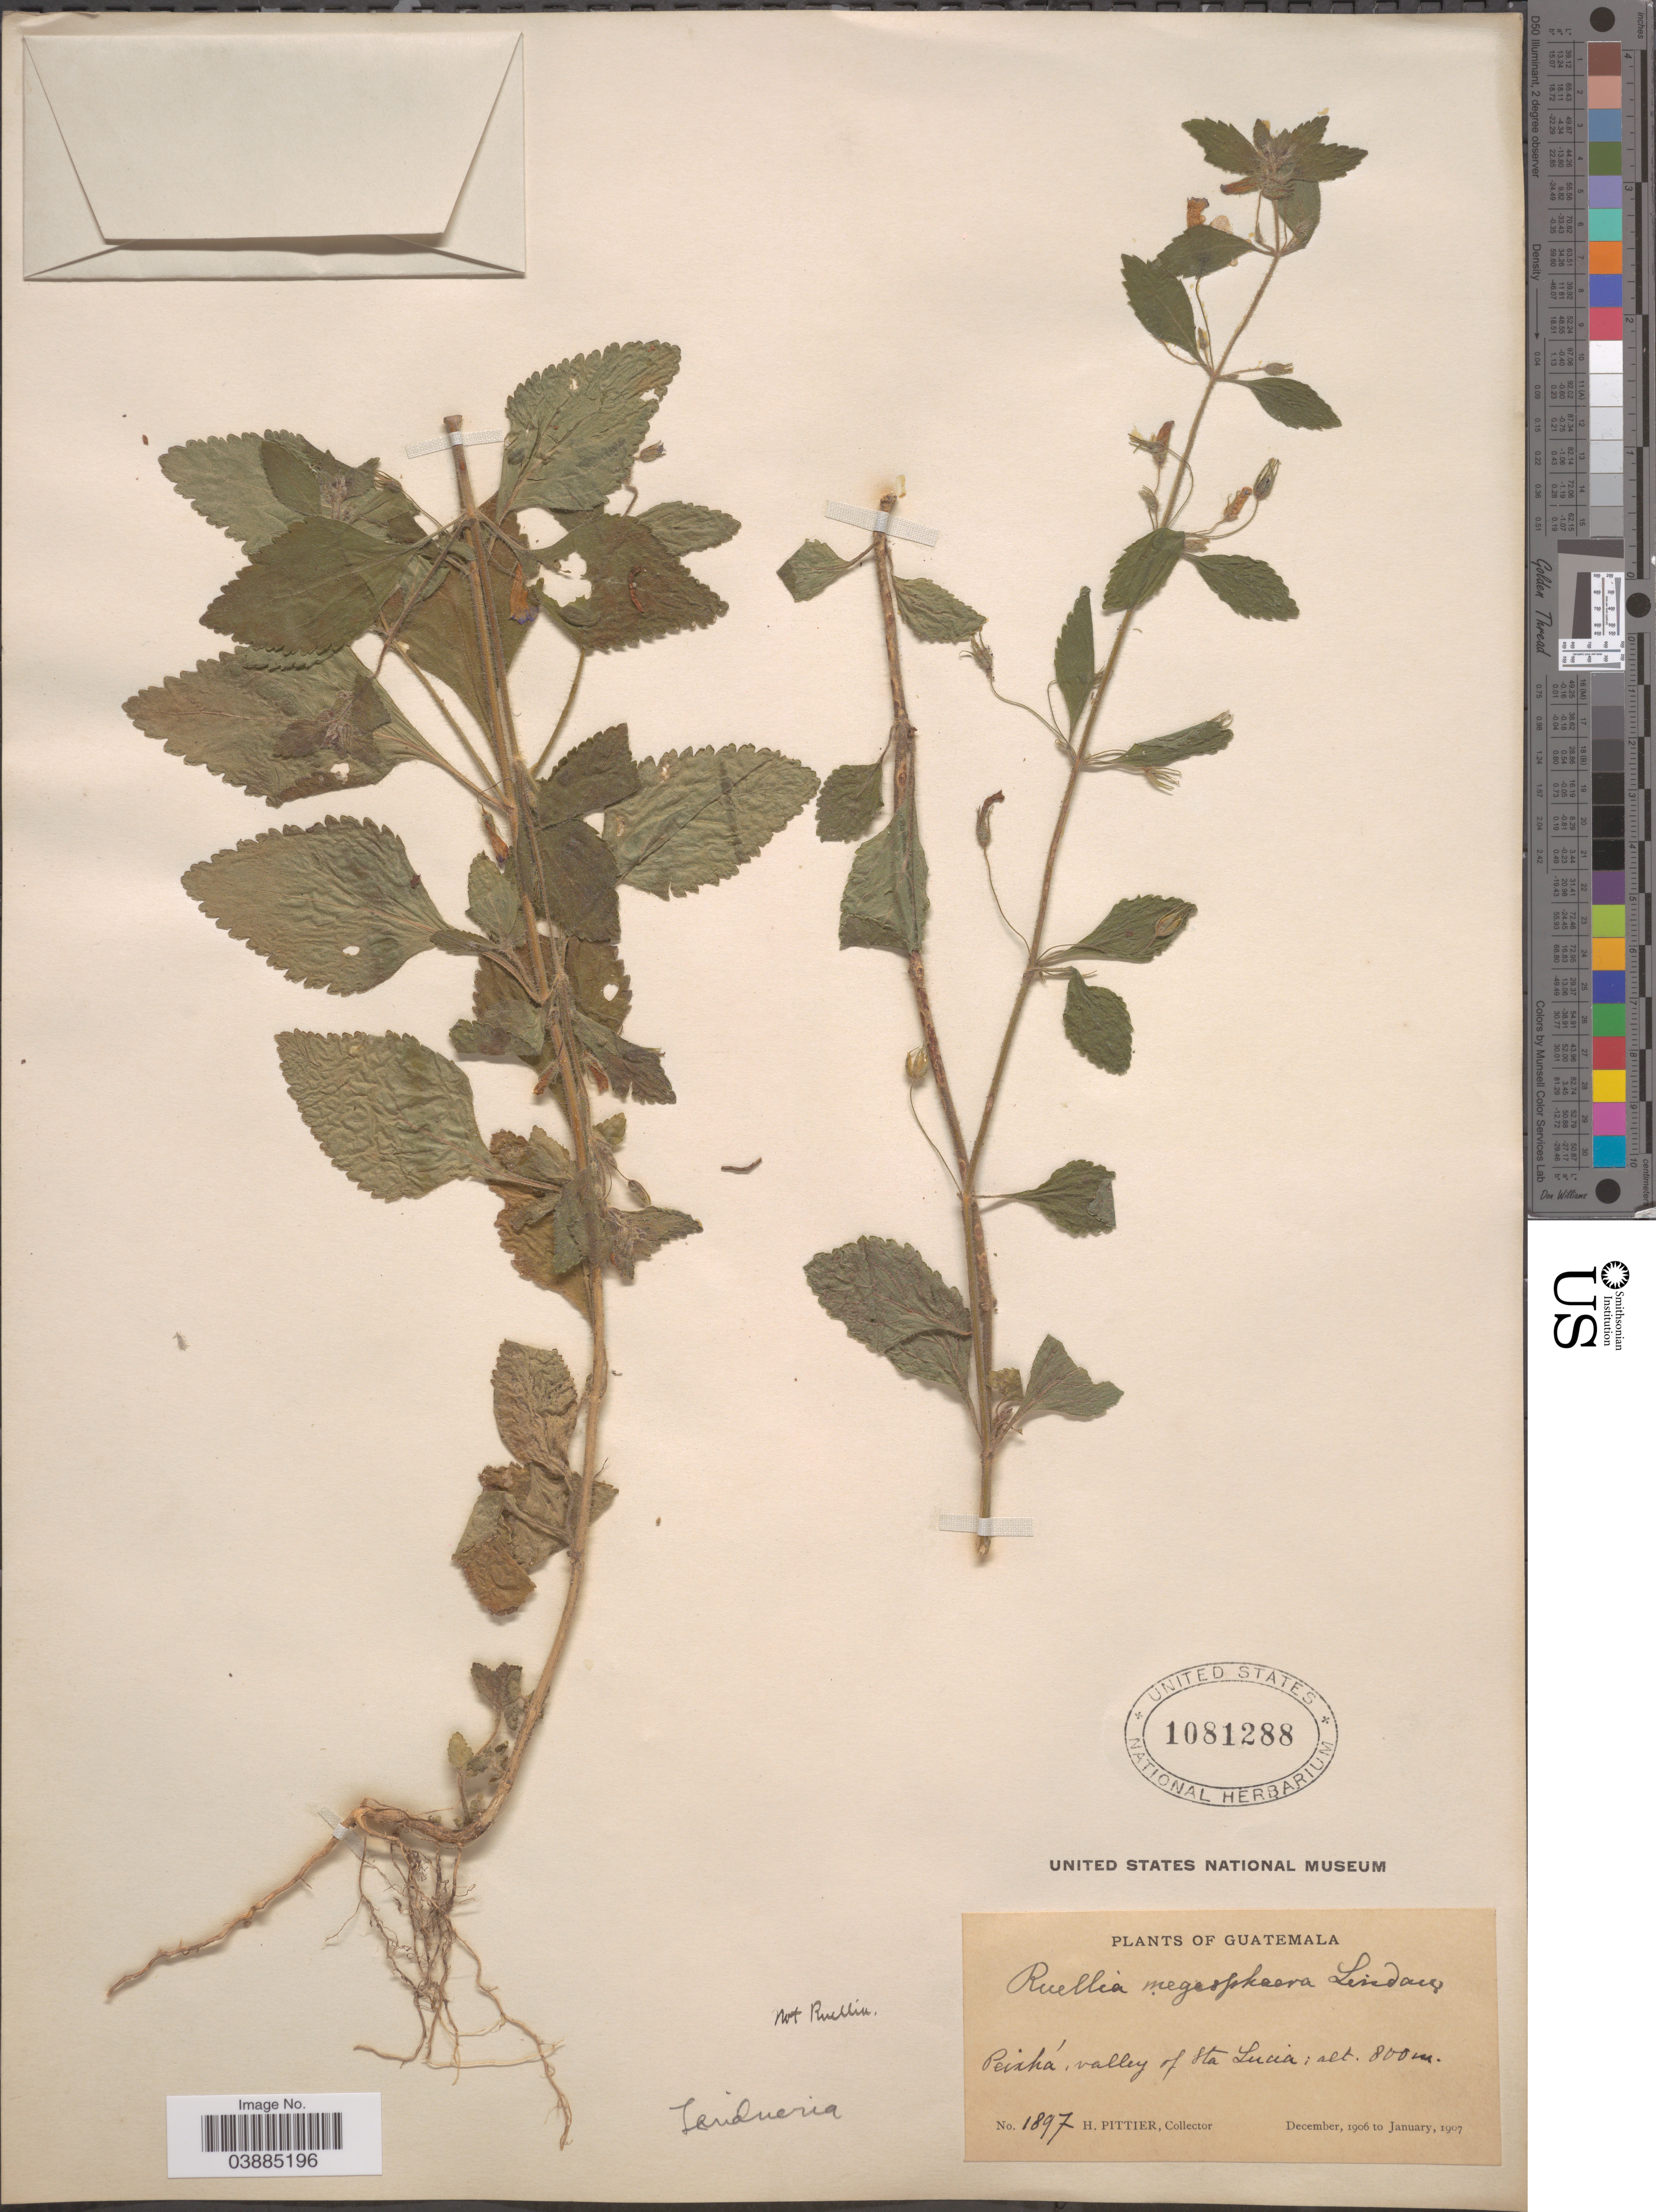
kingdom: Plantae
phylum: Tracheophyta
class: Magnoliopsida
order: Lamiales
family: Plantaginaceae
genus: Lendneria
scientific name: Lendneria sp.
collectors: H. F. Pittier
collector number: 1897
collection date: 1906-12/1907-01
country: Guatemala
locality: Peixha, valley of Sta Lucia.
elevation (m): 800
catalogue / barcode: US 1081288